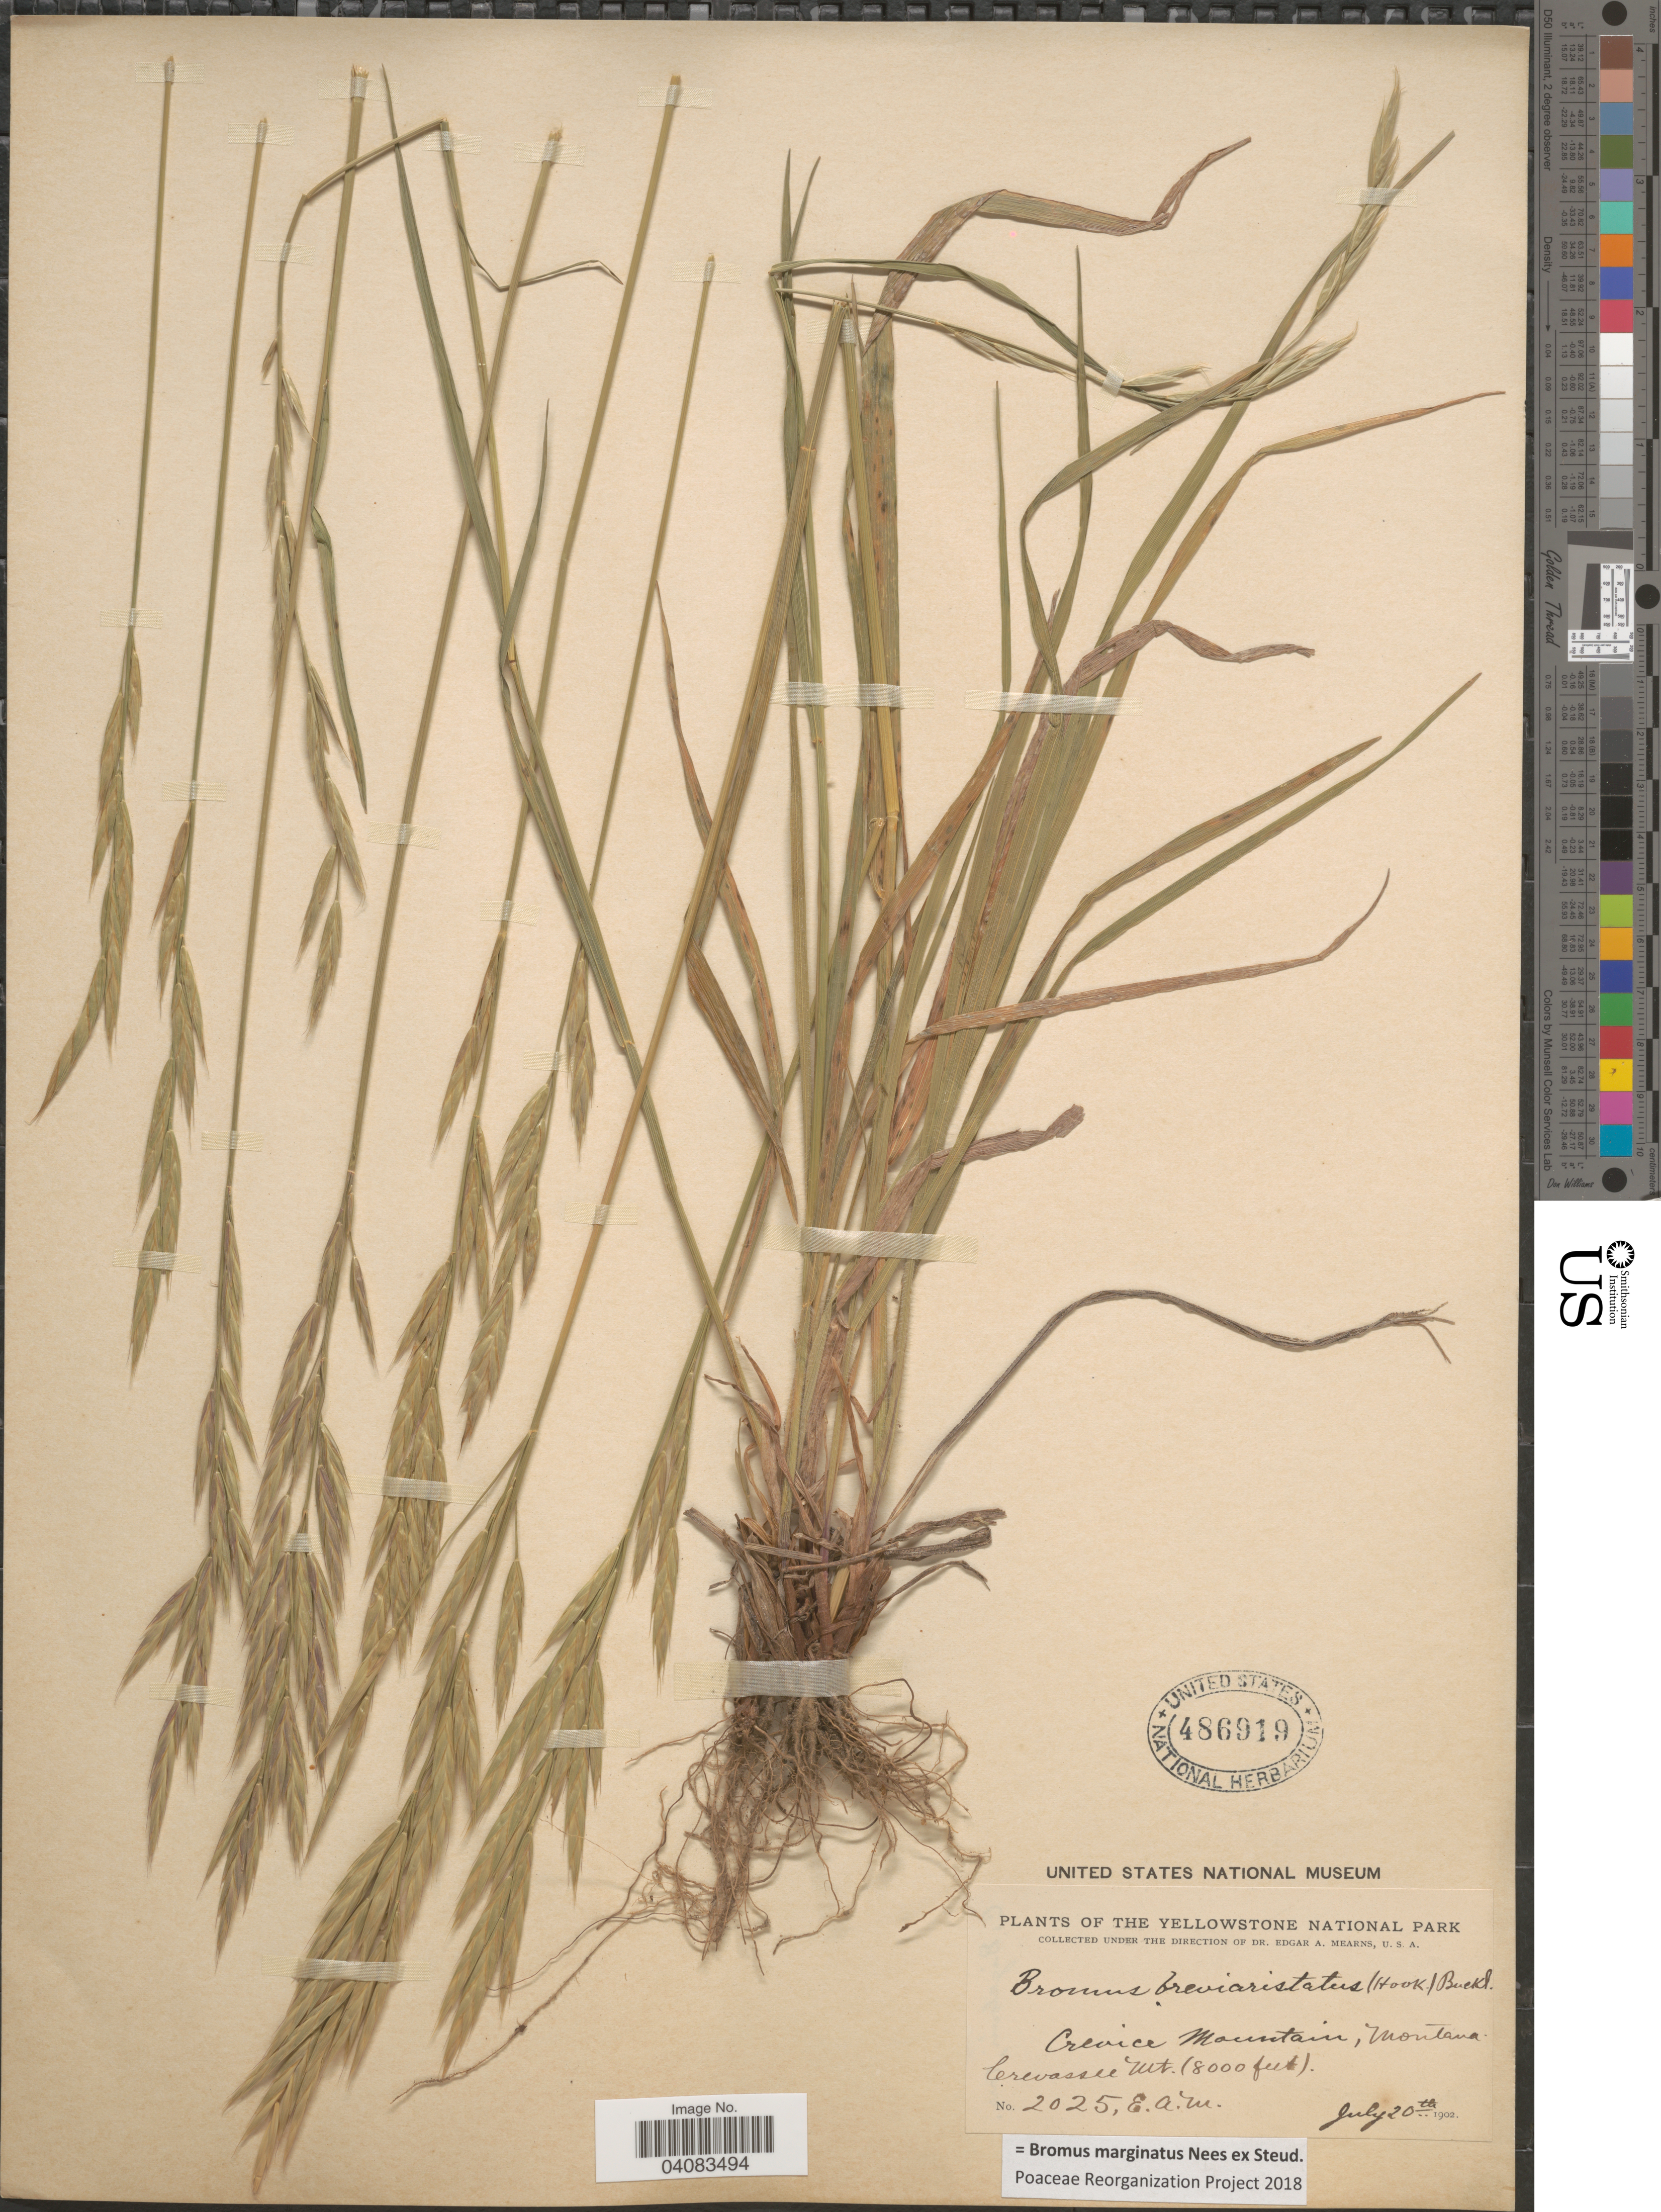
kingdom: Plantae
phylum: Tracheophyta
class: Liliopsida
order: Poales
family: Poaceae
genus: Bromus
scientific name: Bromus marginatus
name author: Nees ex Steud.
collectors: E. A. Mearns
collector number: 2025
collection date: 1902-07-20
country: United States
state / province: Montana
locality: The Yellowstone National Park. Crevice Mountain. Crevassee Mt.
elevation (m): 2438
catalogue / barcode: US 486919